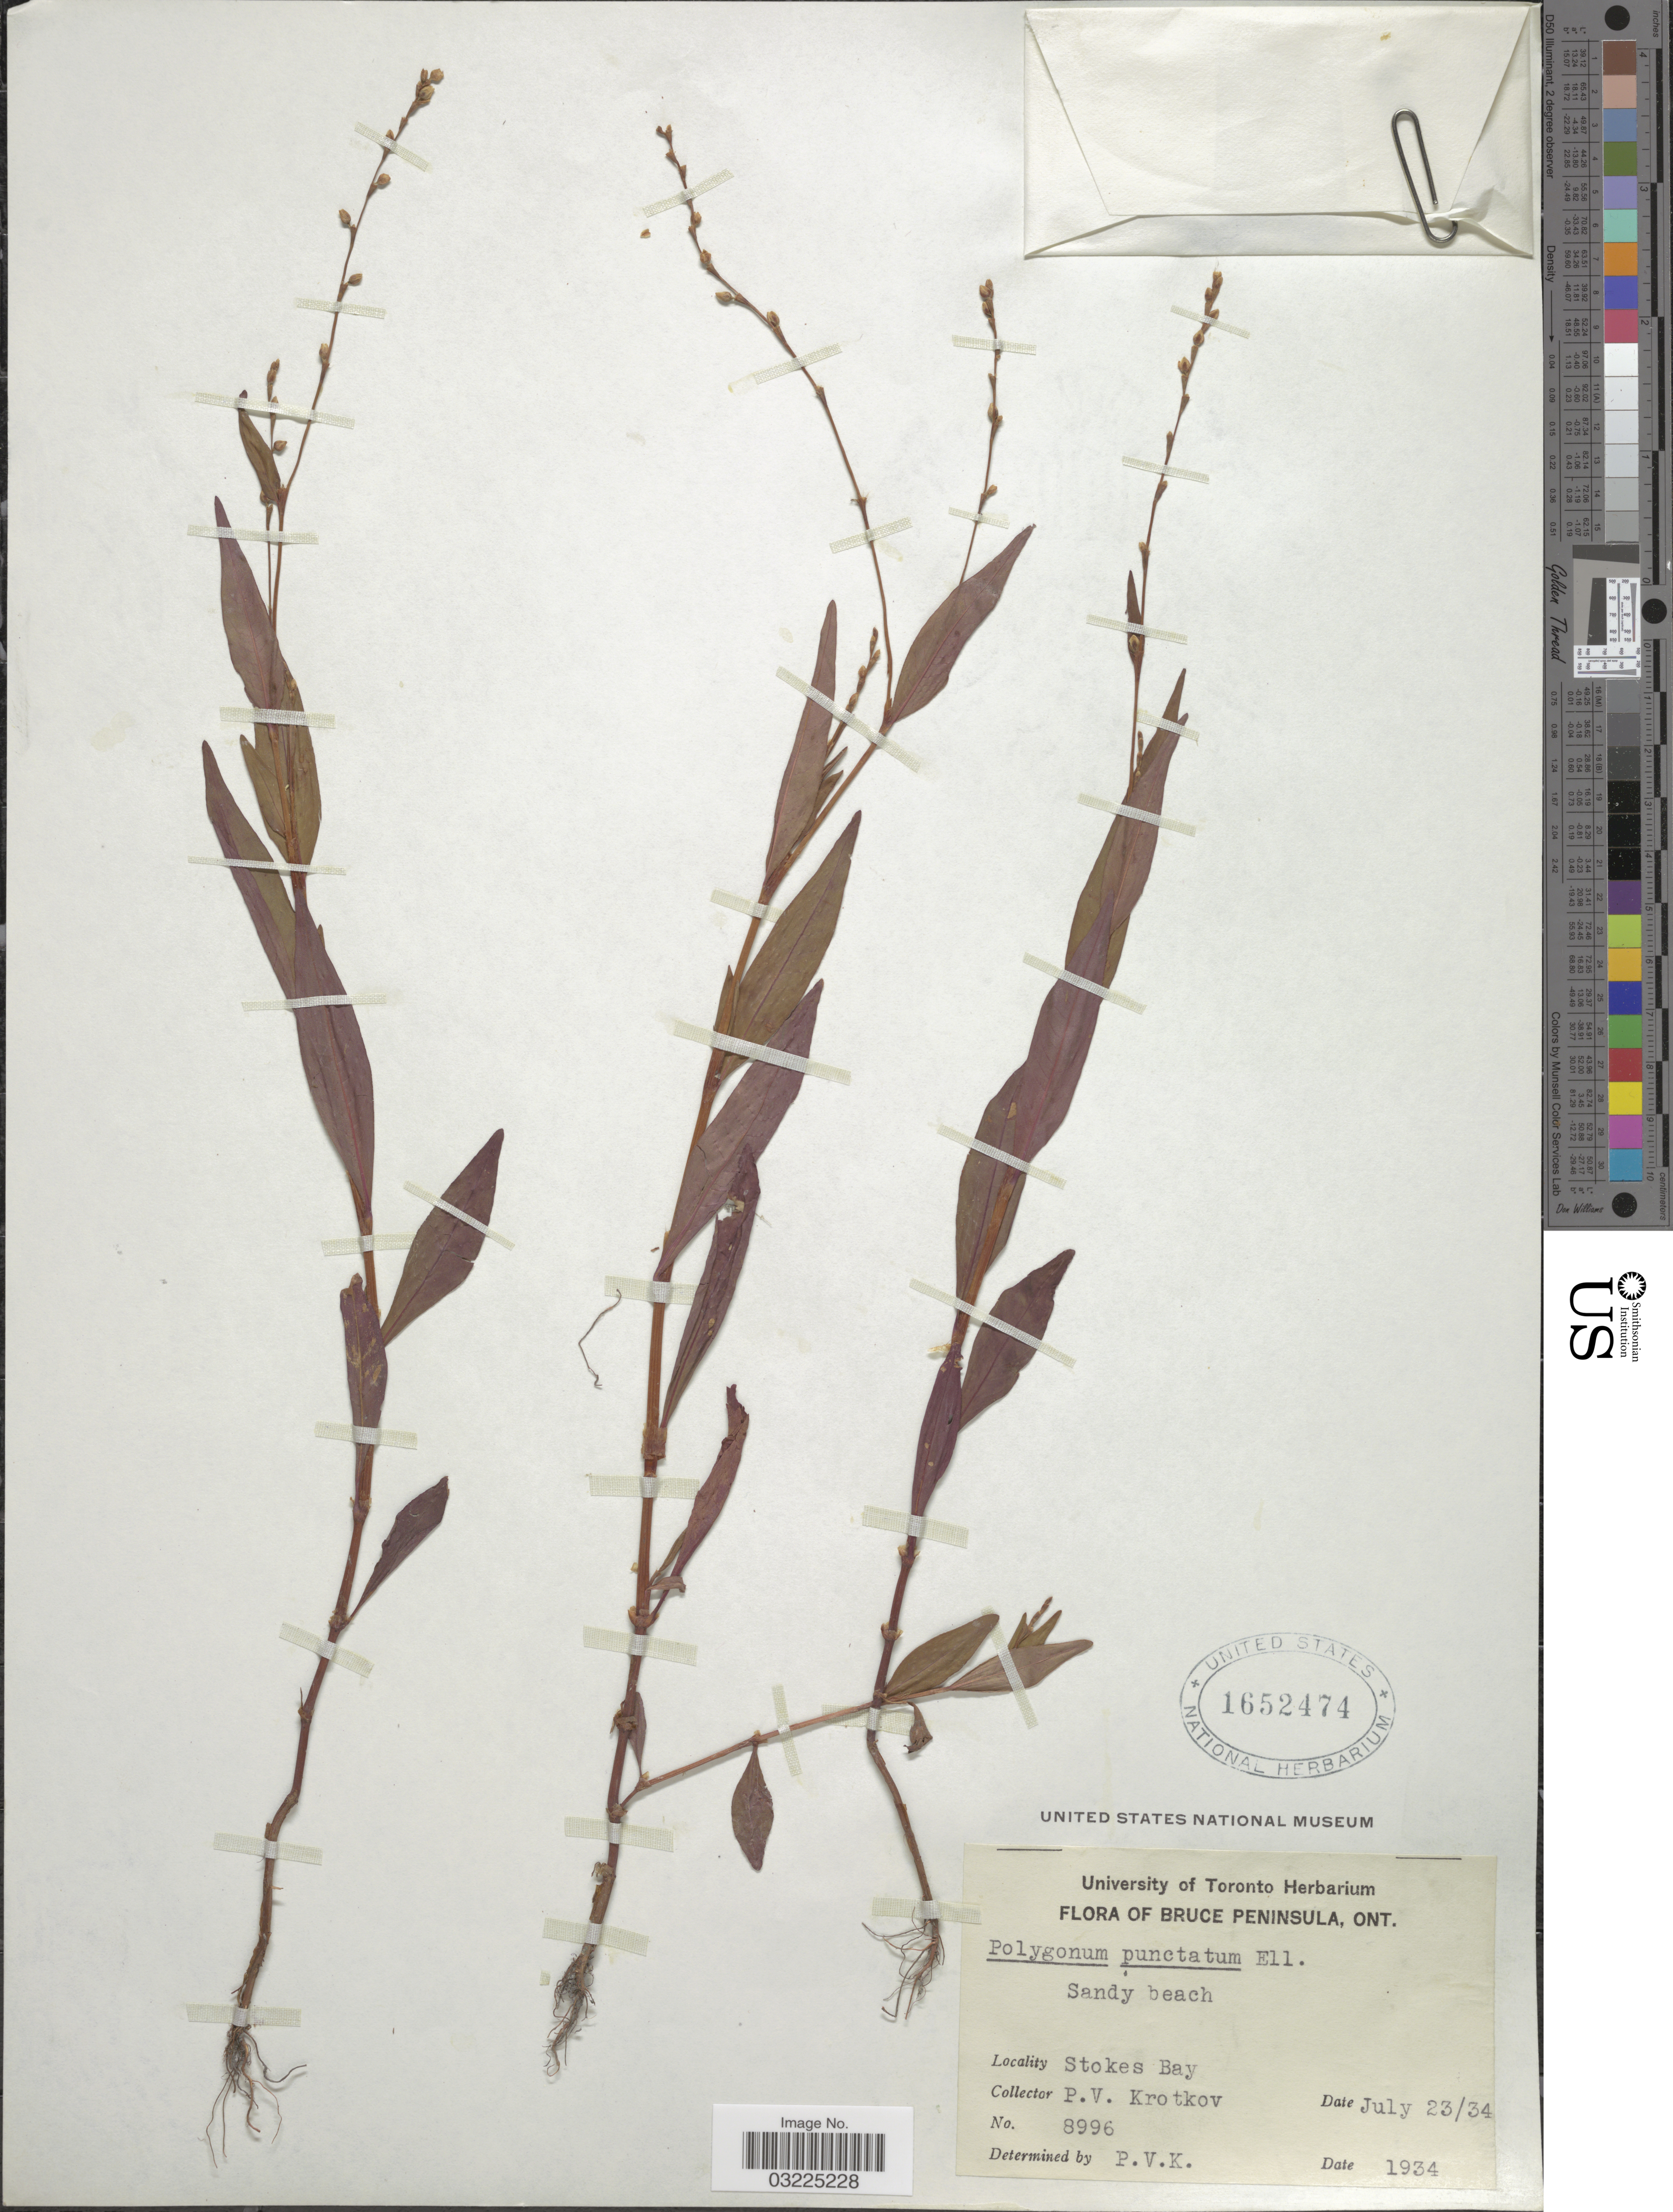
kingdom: Plantae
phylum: Tracheophyta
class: Magnoliopsida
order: Caryophyllales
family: Polygonaceae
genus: Persicaria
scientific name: Persicaria punctata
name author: (Elliott) Small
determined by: Atha, D. E.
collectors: P. V. Krotkov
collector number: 8996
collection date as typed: Transcribed d/m/y: 23/7/34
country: Canada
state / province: Ontario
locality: Bruce Peninsula, Ont. Stokes Bay.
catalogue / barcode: US 1652474